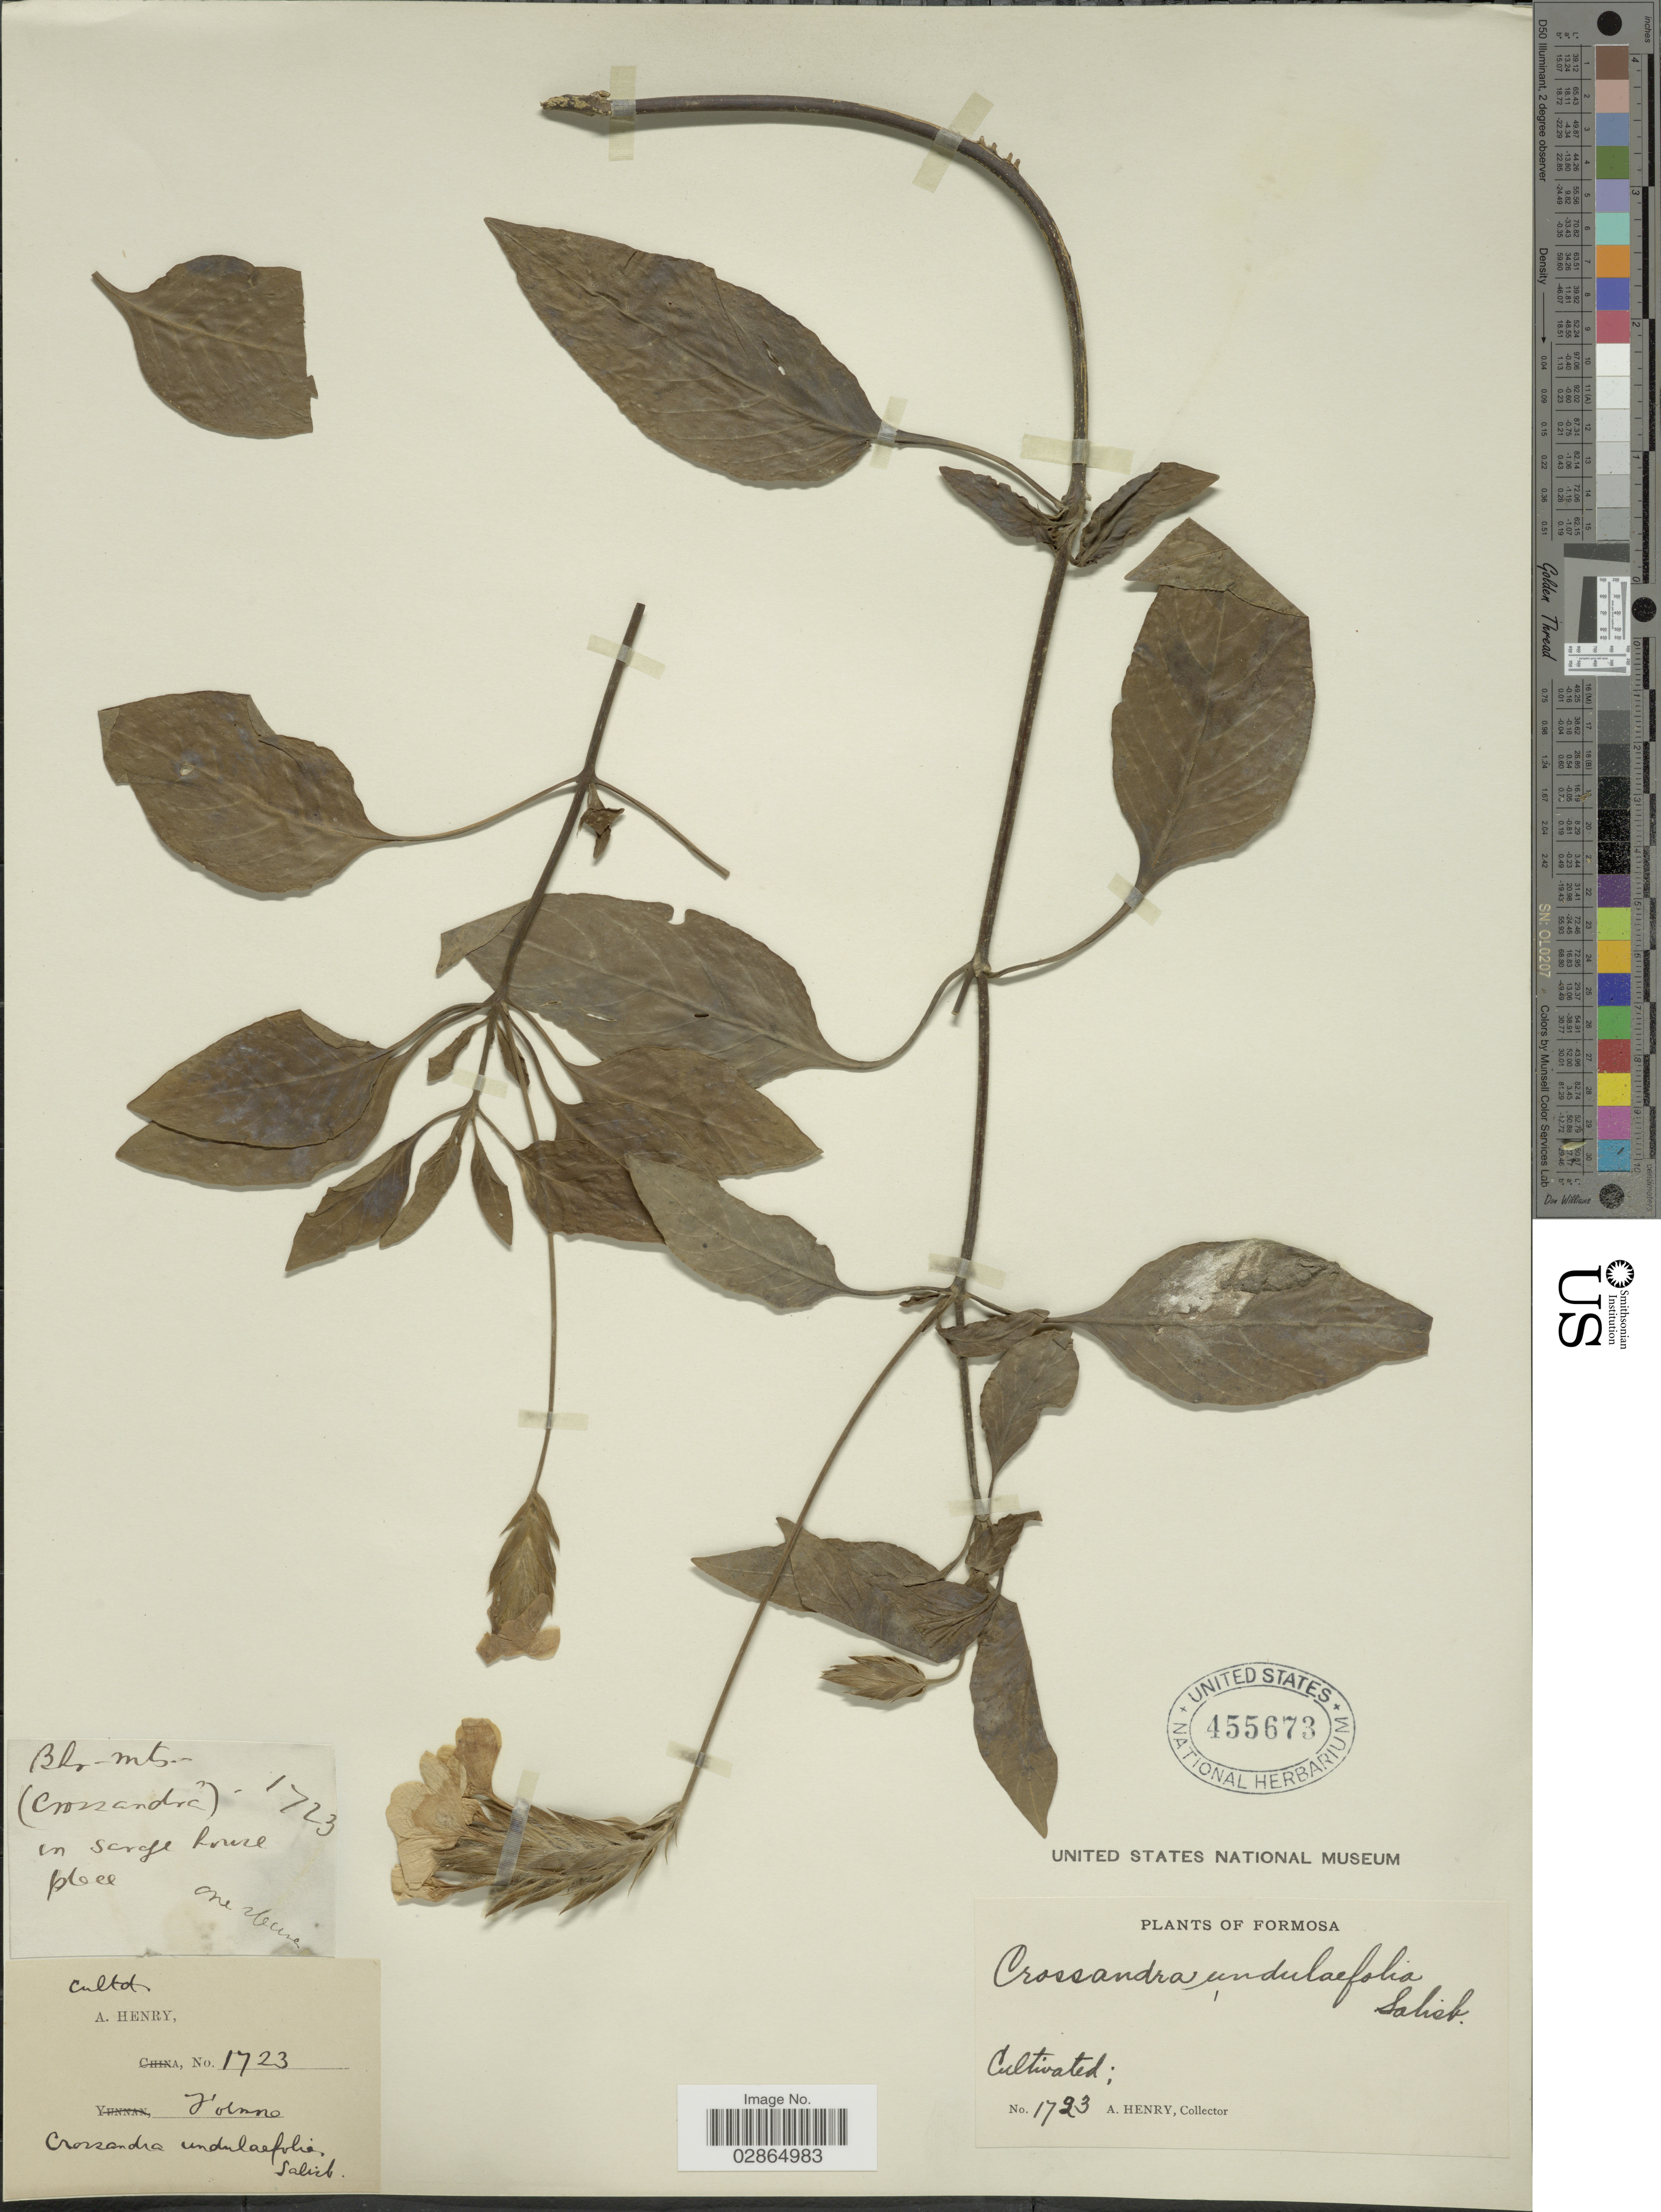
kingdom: Plantae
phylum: Tracheophyta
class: Magnoliopsida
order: Lamiales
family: Acanthaceae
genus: Crossandra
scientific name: Crossandra infundibuliformis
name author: (L.) Nees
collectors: A. Henry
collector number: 1723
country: Taiwan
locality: Formosa. Bks [Bankenseng] mts.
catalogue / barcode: US 455673